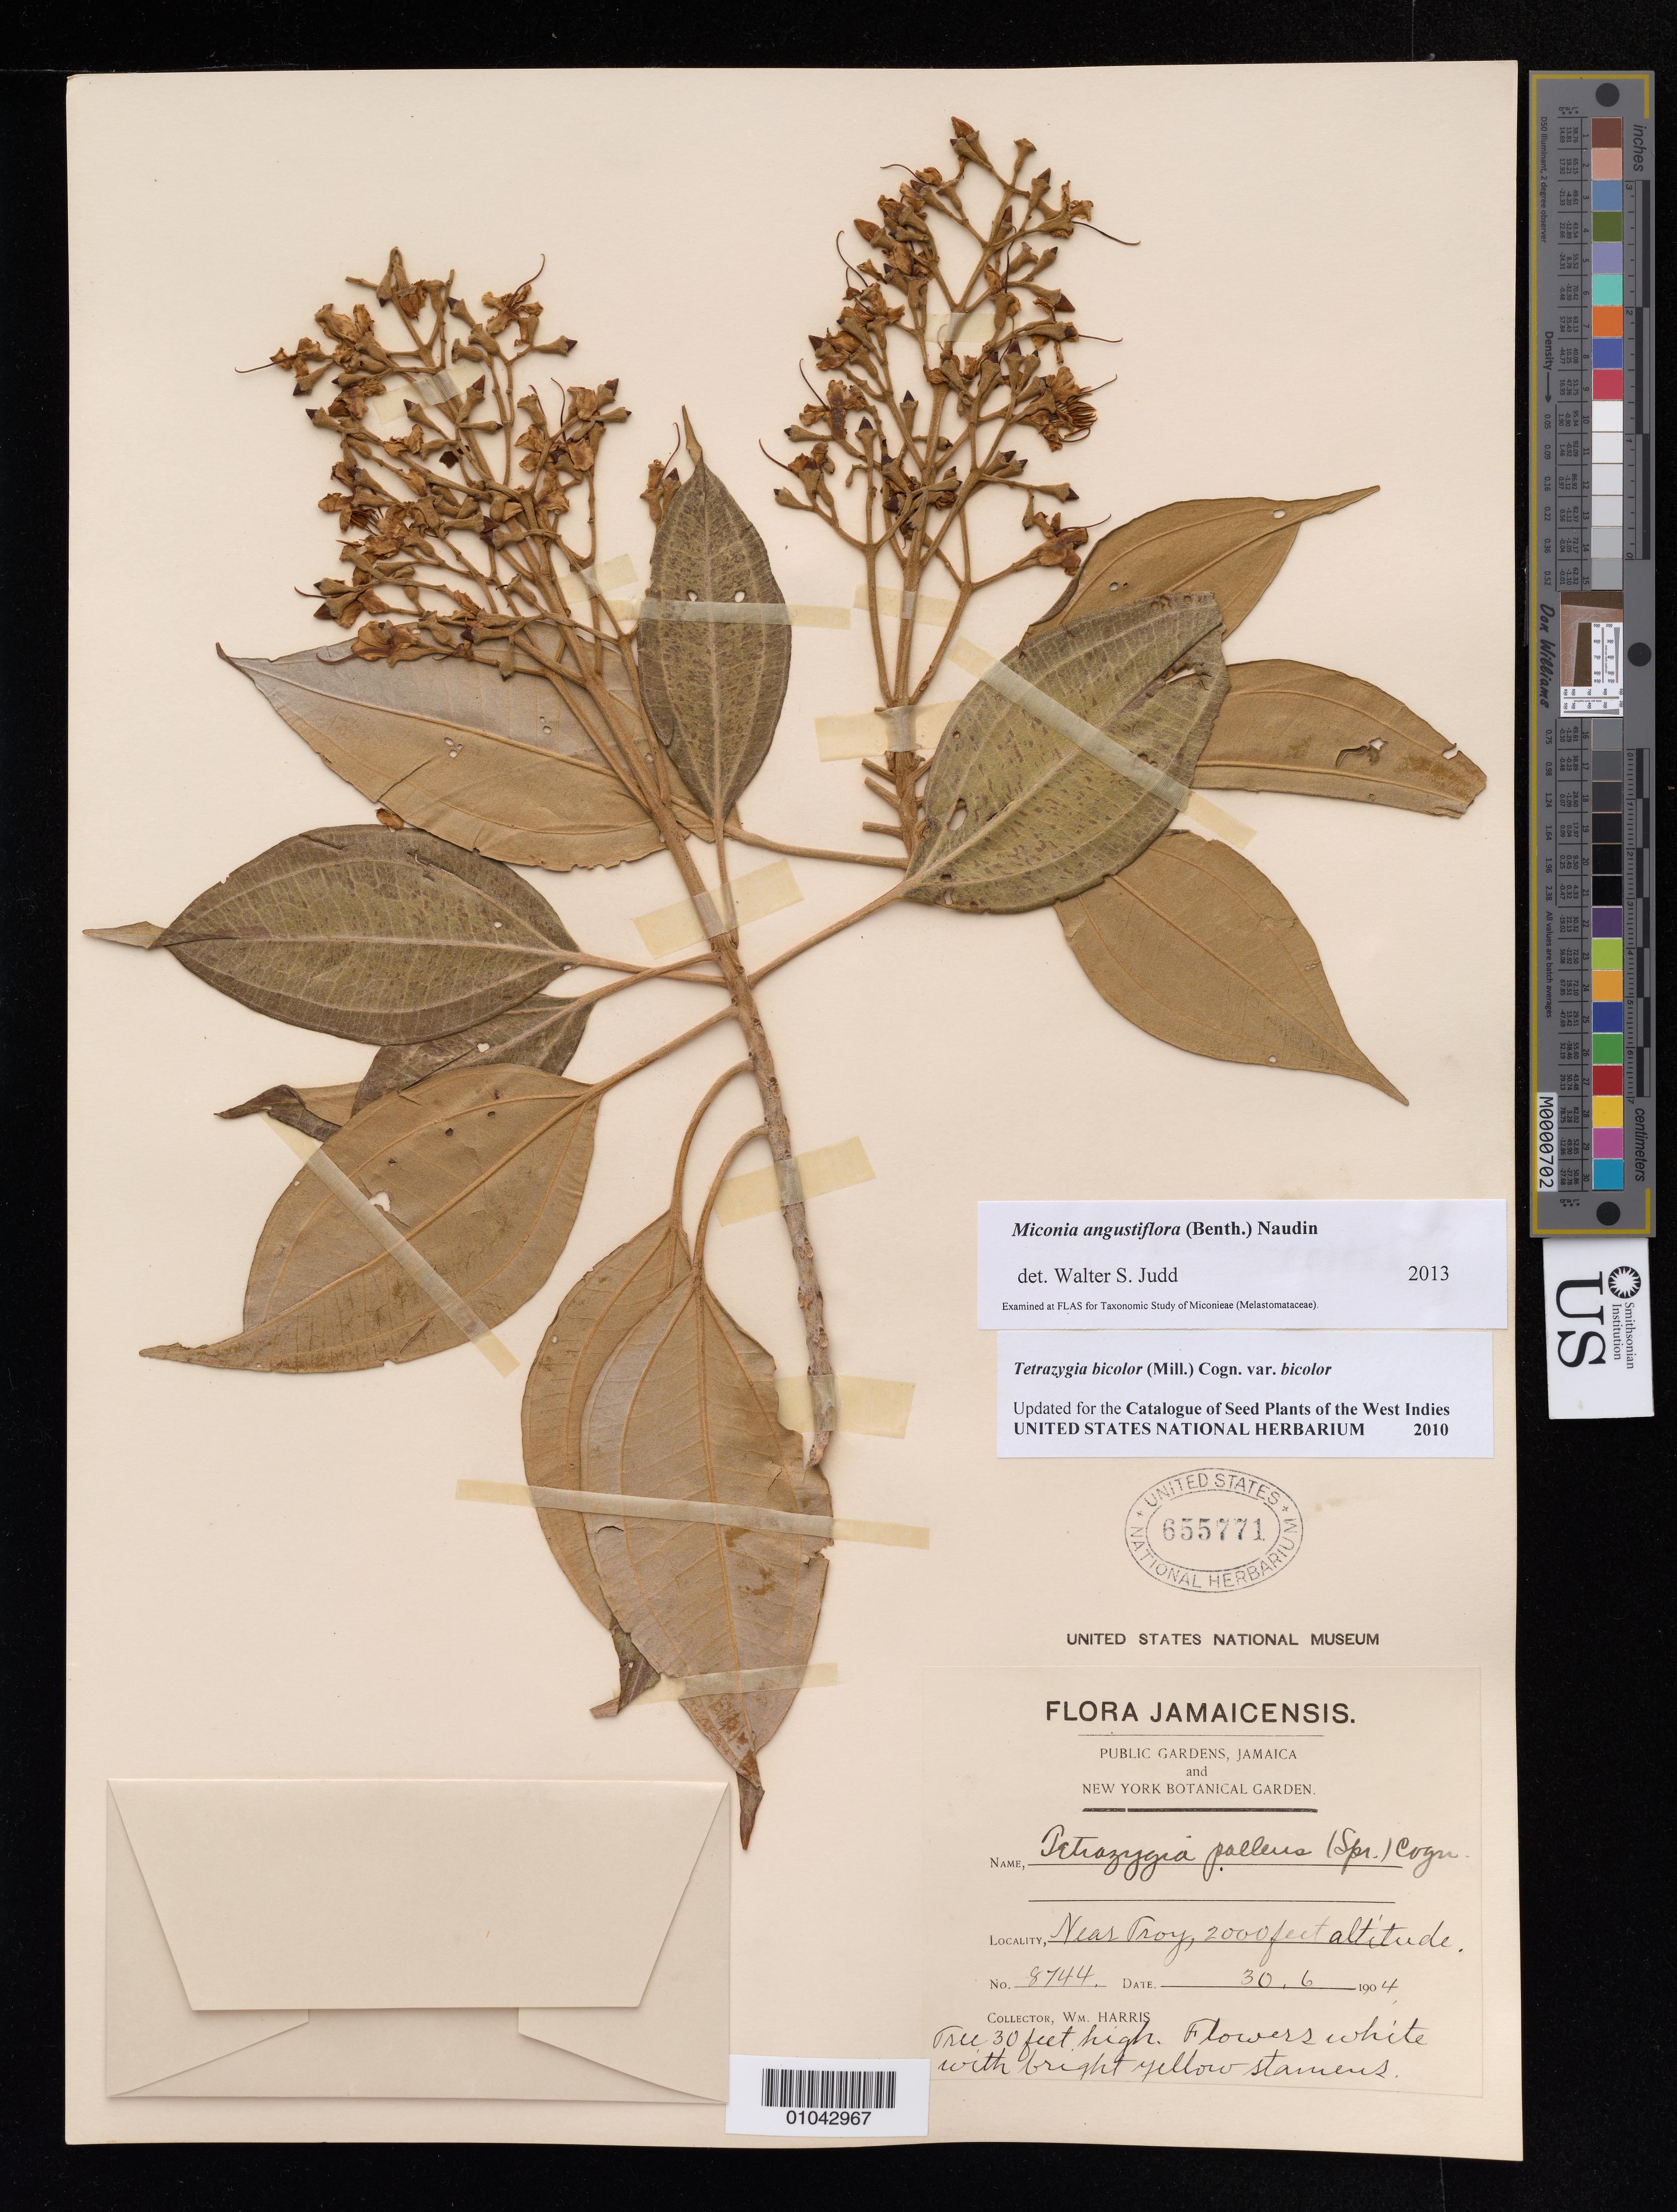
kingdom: Plantae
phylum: Tracheophyta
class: Magnoliopsida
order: Myrtales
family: Melastomataceae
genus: Miconia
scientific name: Miconia angustiflora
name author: (Benth.) Naudin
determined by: Judd, Walter S.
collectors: W. Harris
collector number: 8744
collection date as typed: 30 Jun 1904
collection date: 1904-06-30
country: Jamaica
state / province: Trelawny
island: Jamaica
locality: Near Troy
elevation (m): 610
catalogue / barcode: US 655771